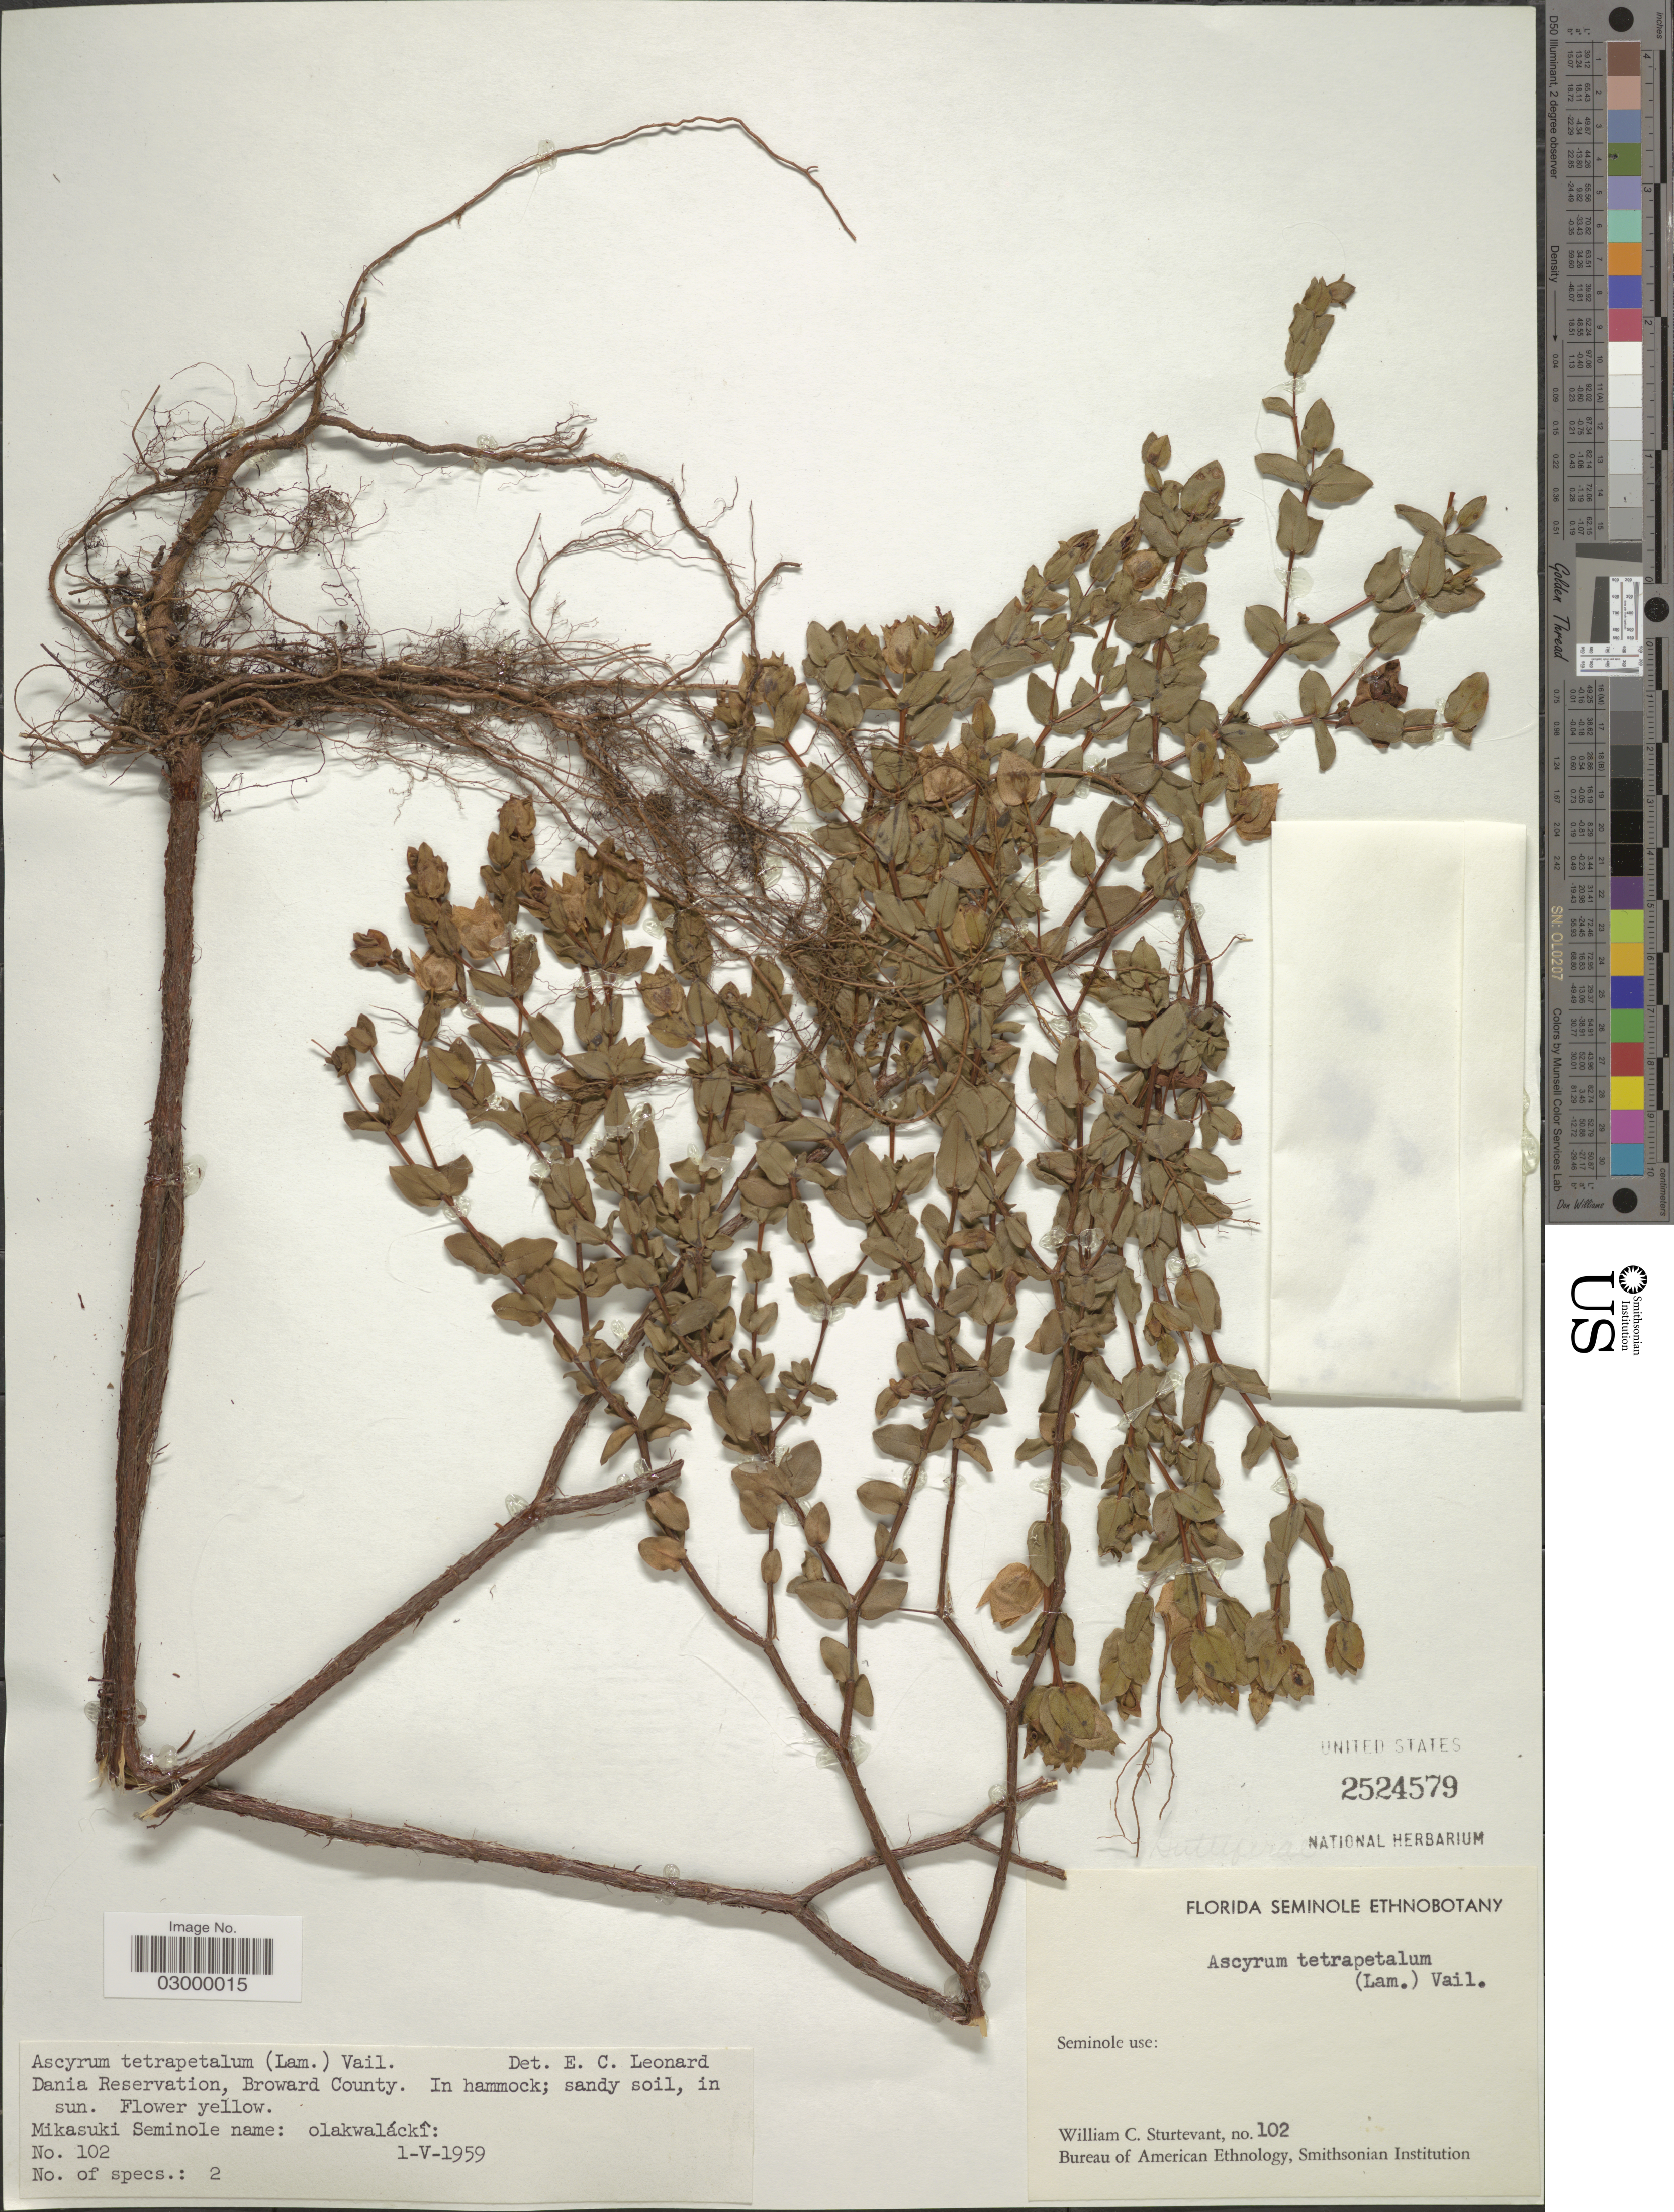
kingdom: Plantae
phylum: Tracheophyta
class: Magnoliopsida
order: Malpighiales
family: Hypericaceae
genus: Hypericum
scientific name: Hypericum tetrapetalum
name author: Lam.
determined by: Strong, Mark T., (BOT), Smithsonian Institution - National Museum of Natural History (UNITED STATES)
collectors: W. Sturtevant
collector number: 102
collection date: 1959-05-01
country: United States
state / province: Florida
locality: Dania Reservation, Broward County.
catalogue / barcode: US 2524579